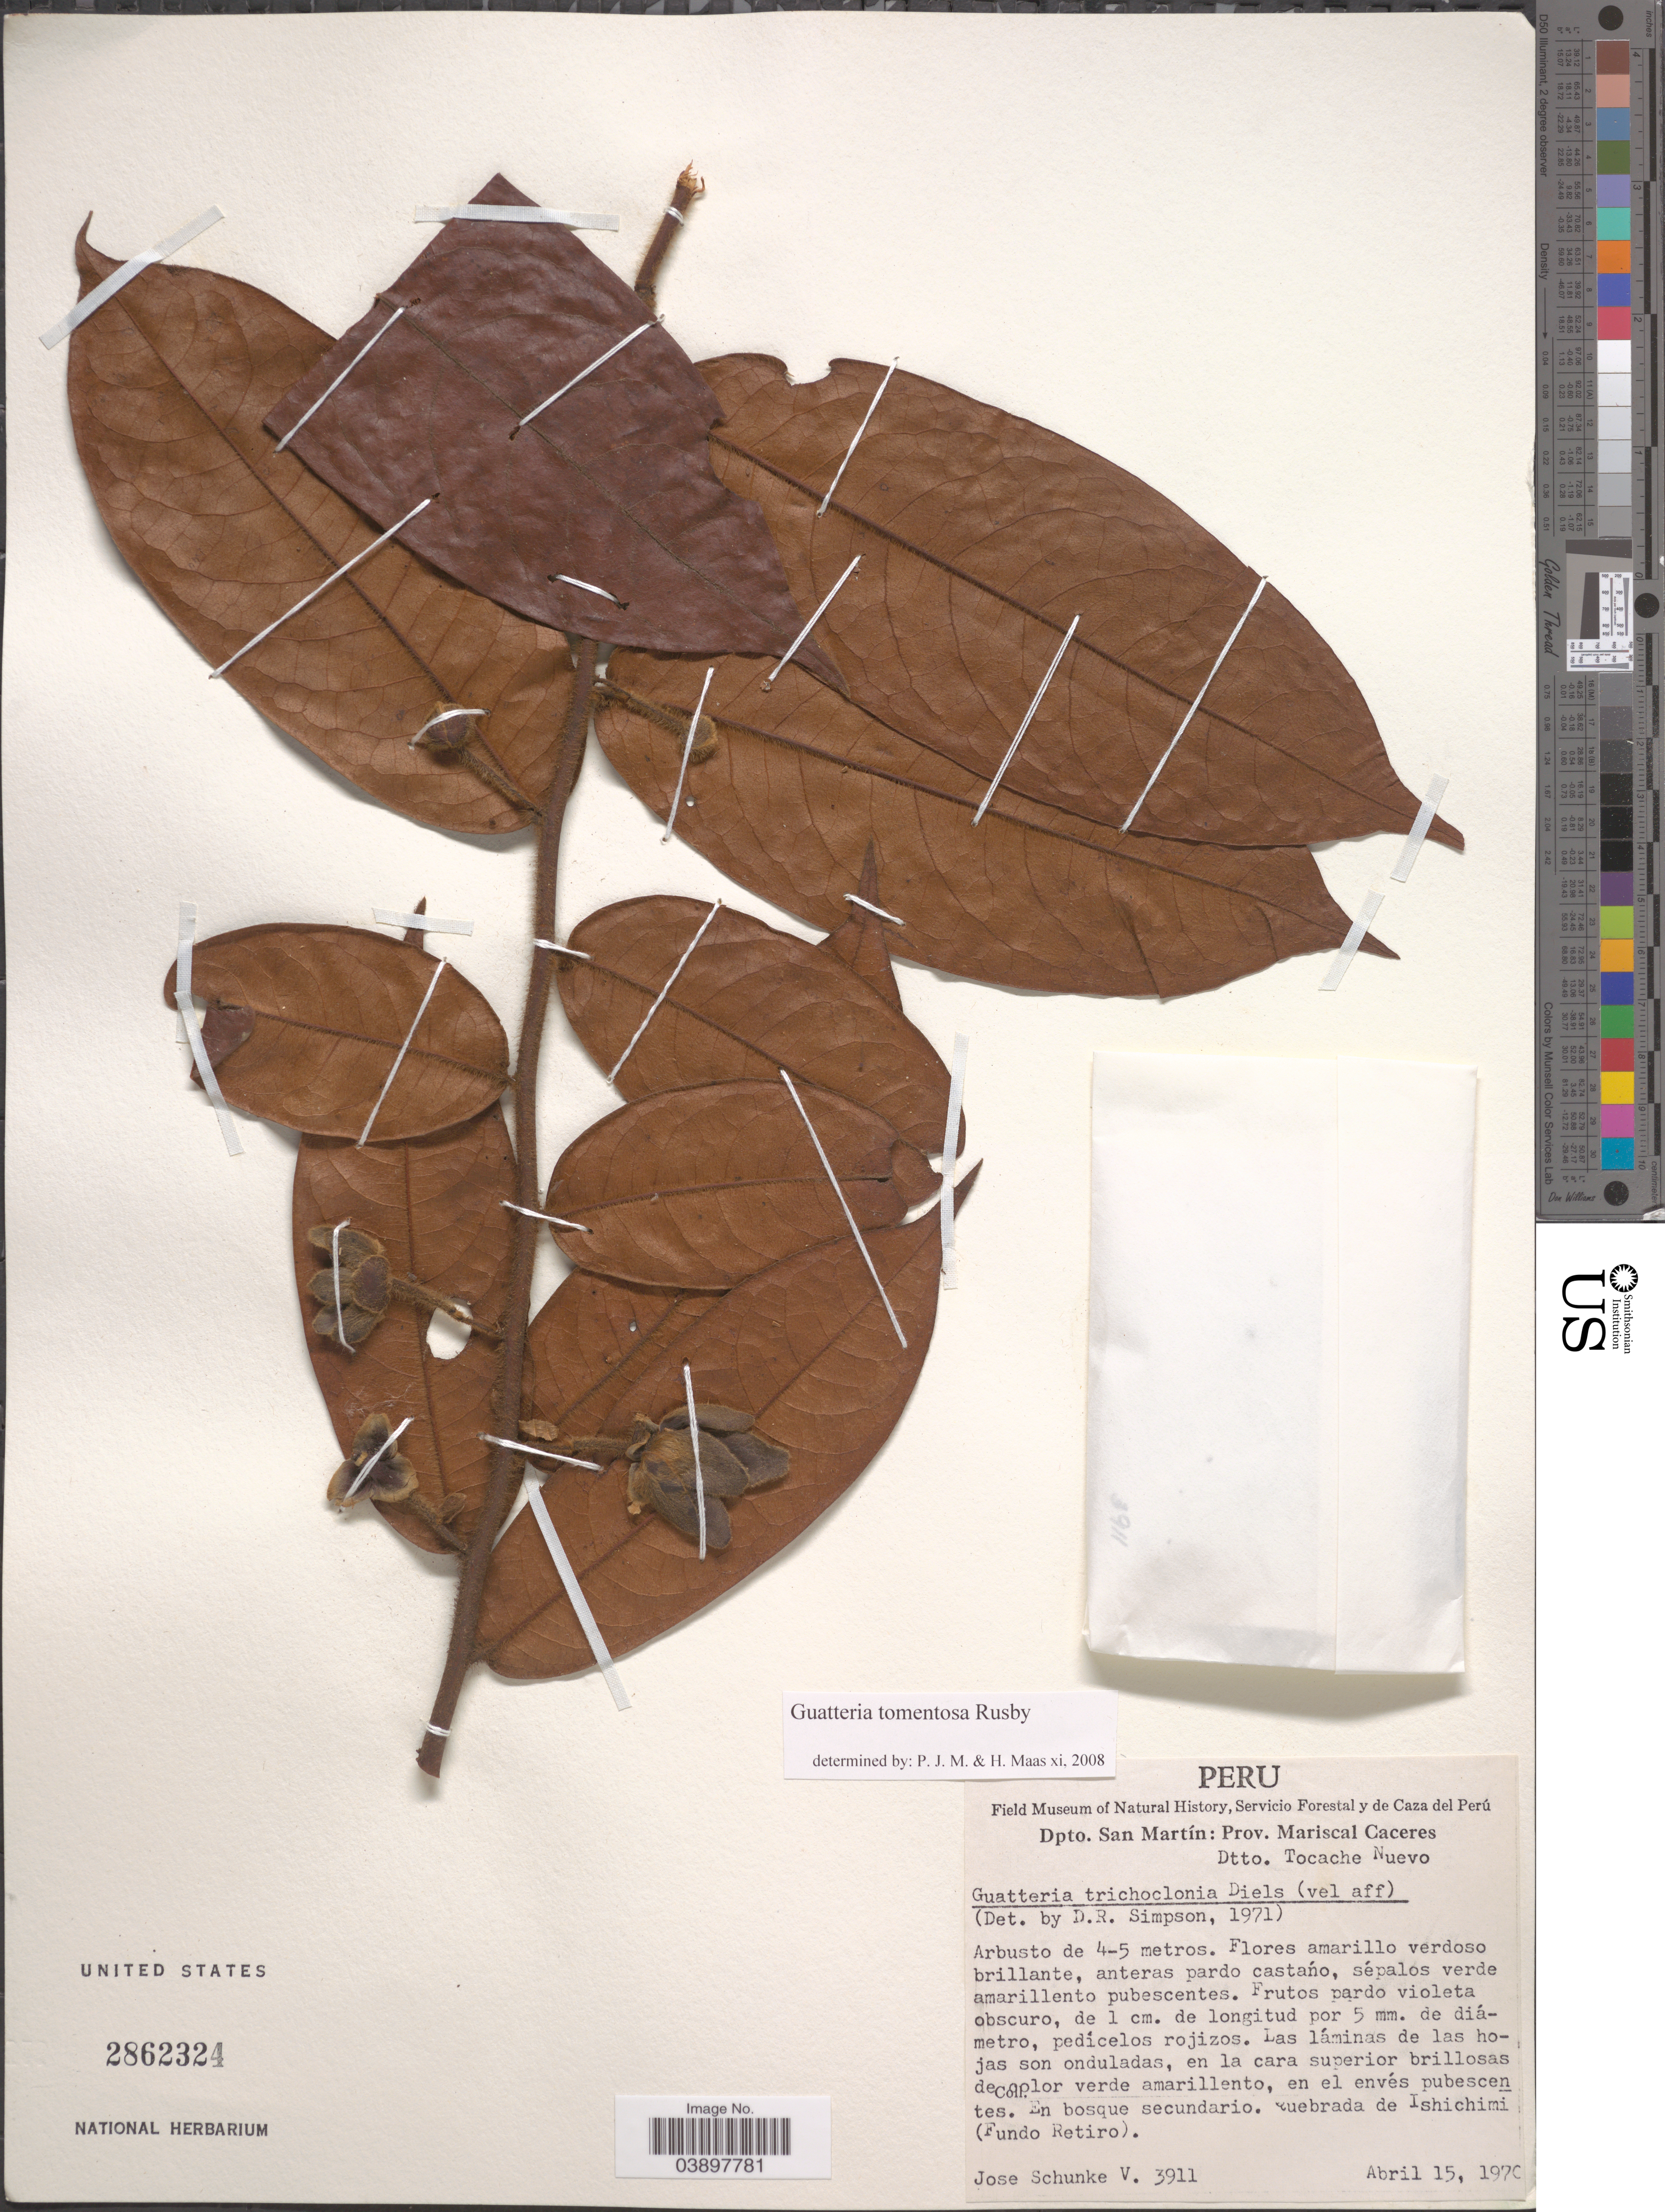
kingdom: Plantae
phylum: Tracheophyta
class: Magnoliopsida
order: Magnoliales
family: Annonaceae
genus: Guatteria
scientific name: Guatteria tomentosa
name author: Rusby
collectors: J. Schunke Vigo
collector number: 3911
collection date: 1970-04-15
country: Peru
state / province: San Martín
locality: Dpto. San Martín: Prov. Mariscal Caceres, Dtto. Tocache Nuevo. Quebrada de Ishichimi (Fundo Retiro).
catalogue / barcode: US 2862324